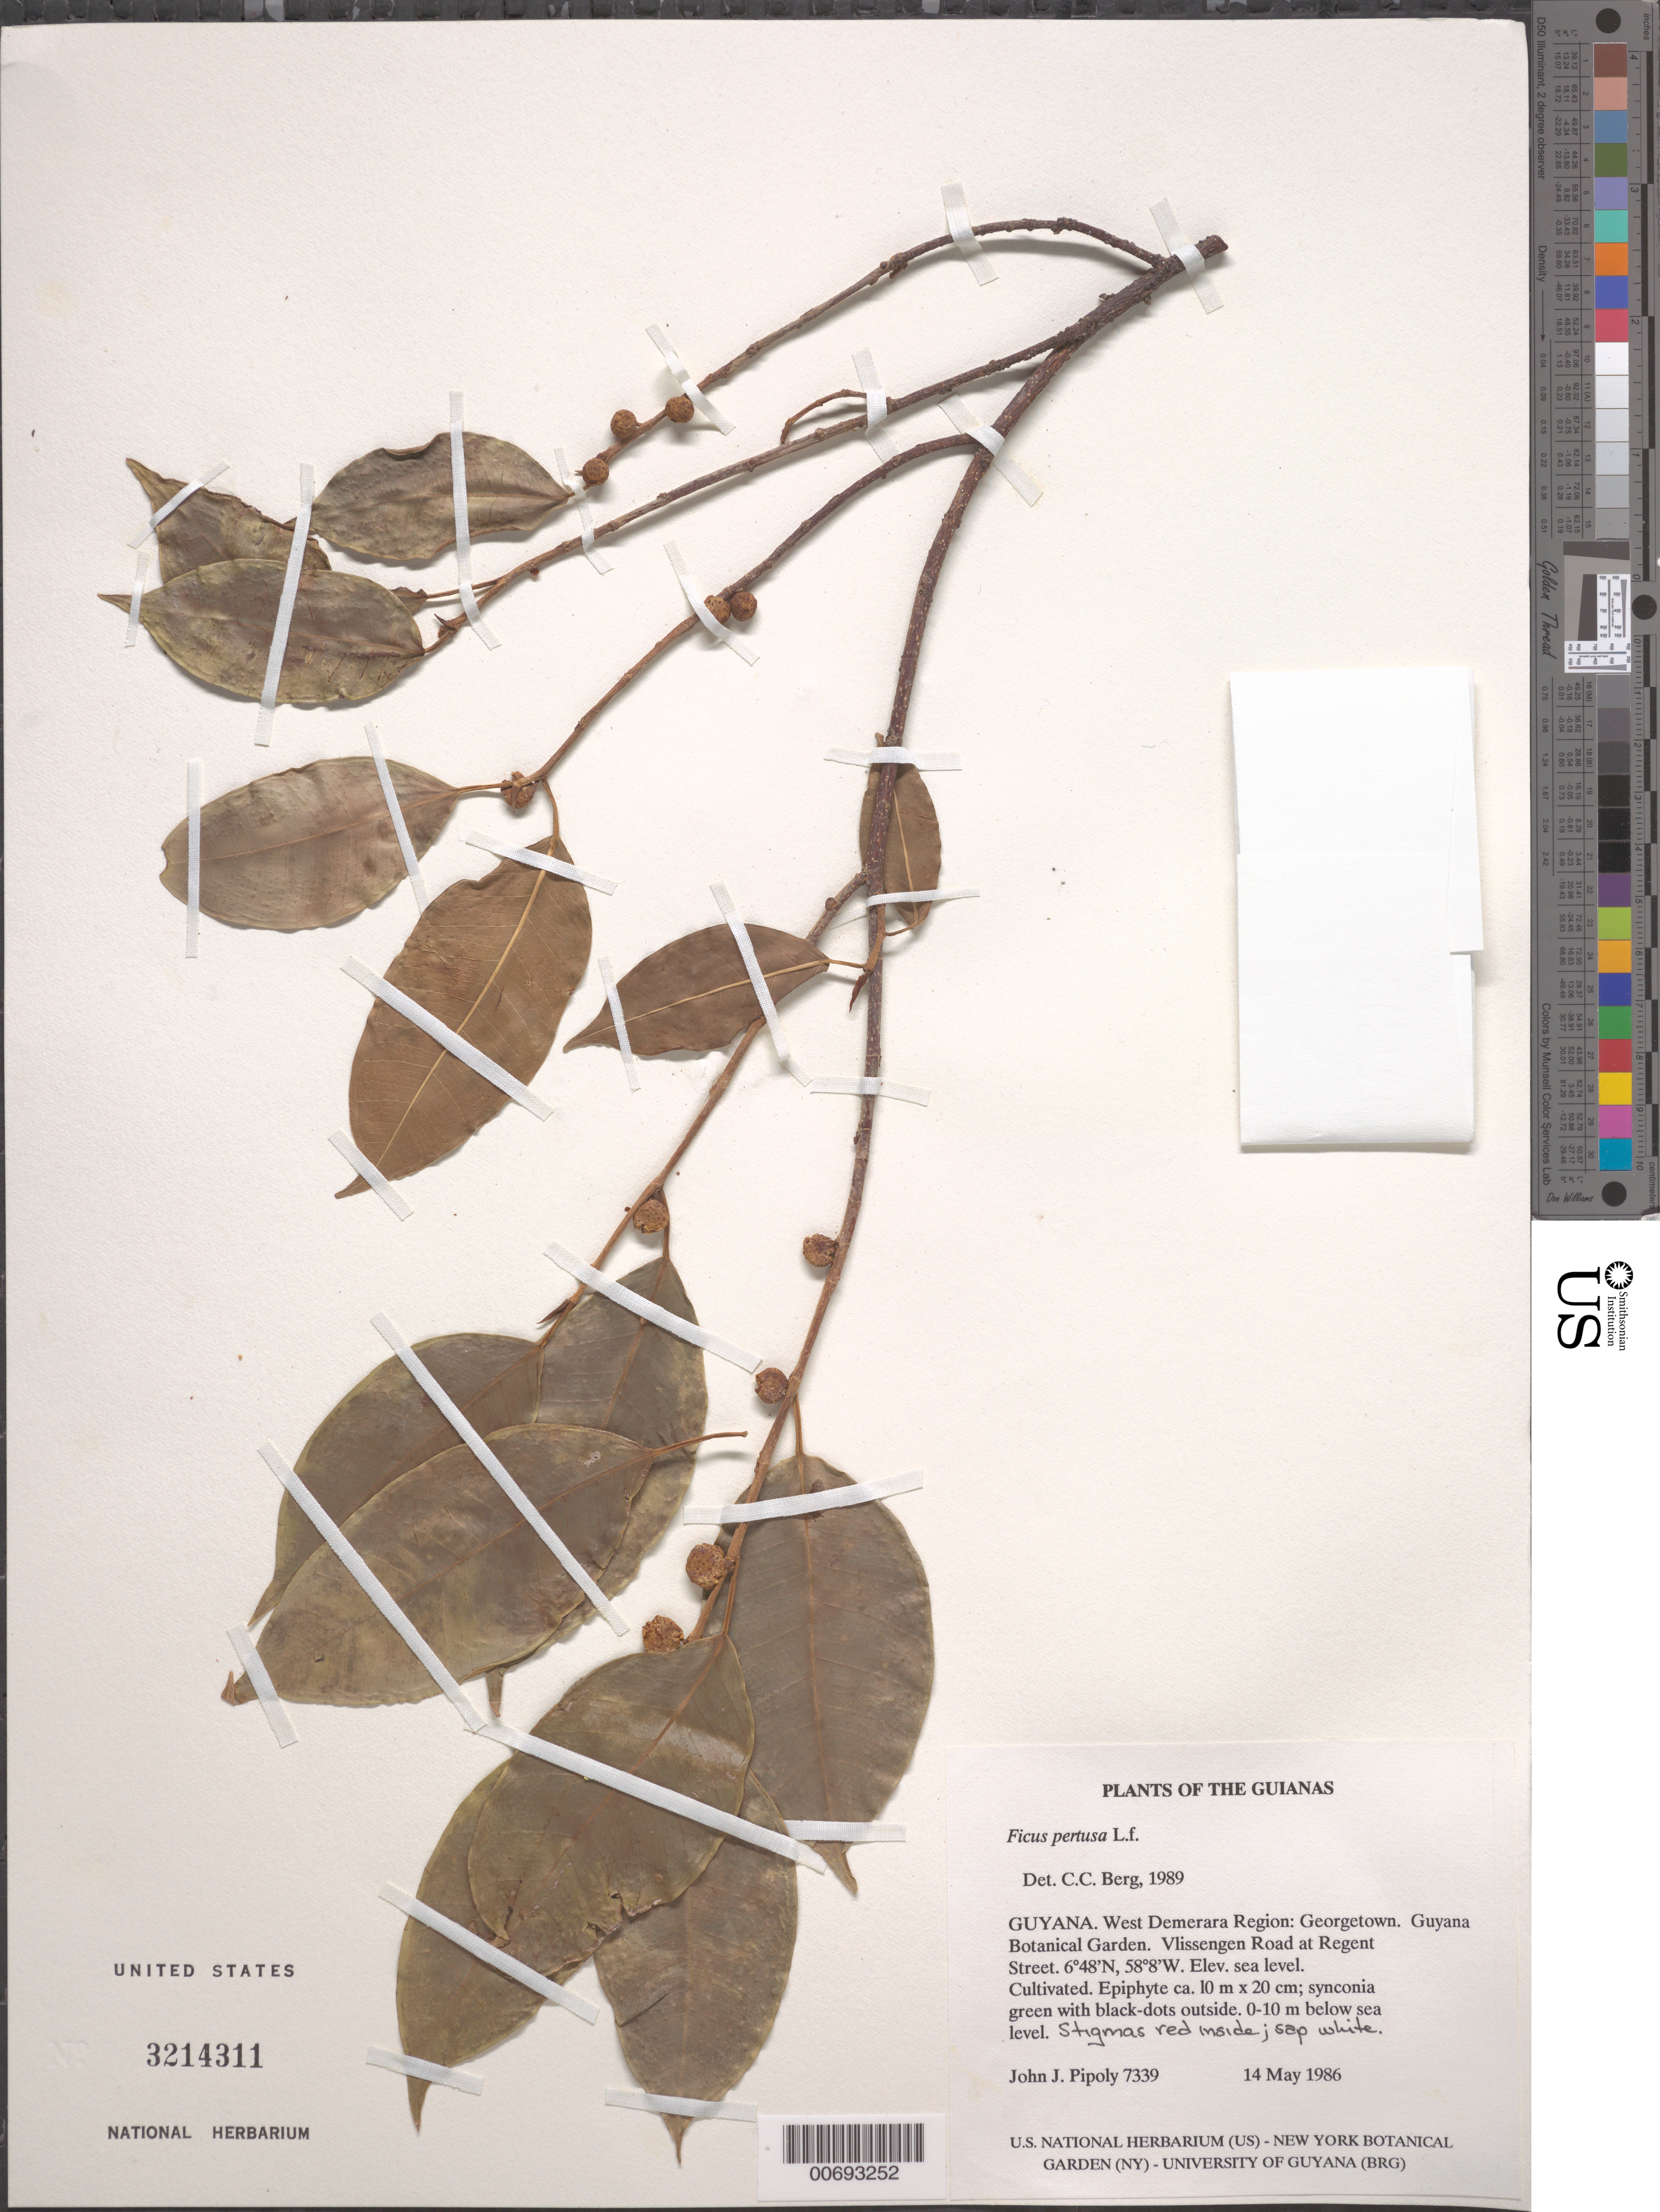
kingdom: Plantae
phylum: Tracheophyta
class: Magnoliopsida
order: Rosales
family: Moraceae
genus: Ficus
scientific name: Ficus pertusa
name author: L. f.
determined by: Berg, C. C.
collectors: J. J. Pipoly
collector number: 7339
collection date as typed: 14 May 1986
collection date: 1986-05-14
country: Guyana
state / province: Demerara-Mahaica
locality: Georgetown. Guyana Botanical Garden. Vlissengen Road at Regent Street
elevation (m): -3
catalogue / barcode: US 3214311